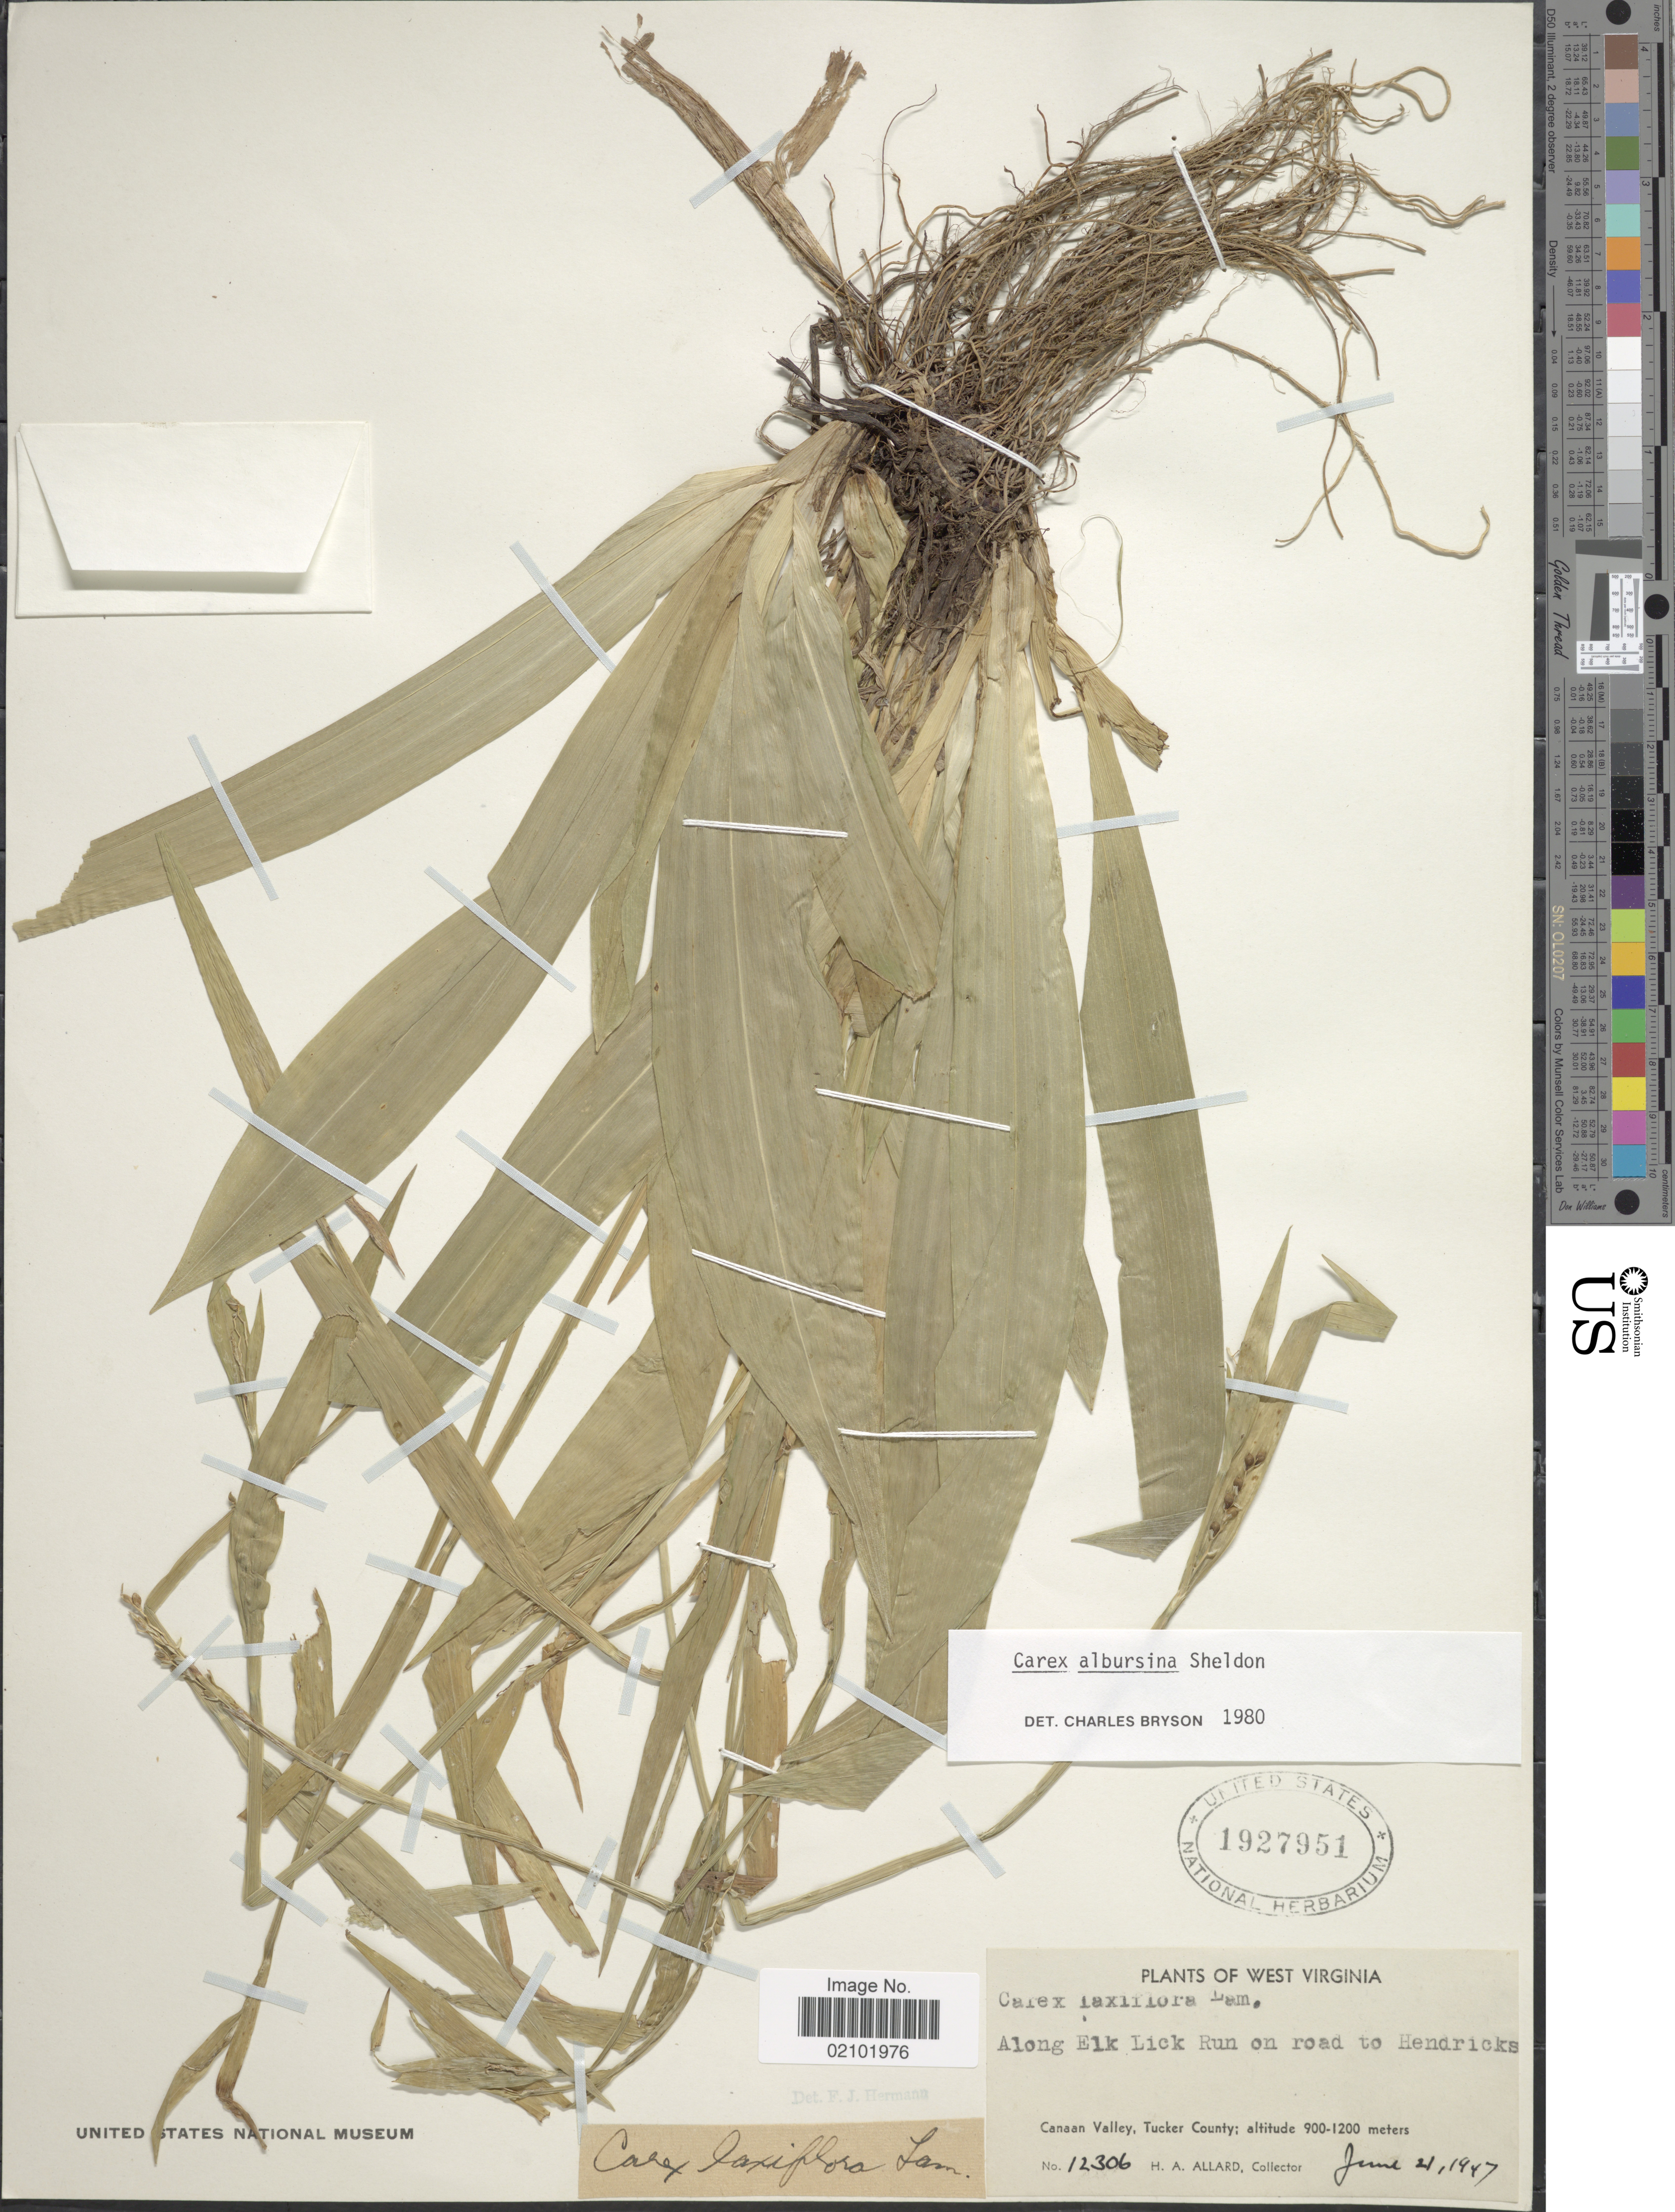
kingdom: Plantae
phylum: Tracheophyta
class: Liliopsida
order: Poales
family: Cyperaceae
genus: Carex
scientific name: Carex albursina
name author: E. Sheld.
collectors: H. A. Allard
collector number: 12306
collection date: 1947-06-21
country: United States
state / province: West Virginia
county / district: Tucker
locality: Along Elk Lick Run on road to Hendricks. Canaan Valley, Tucker County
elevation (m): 900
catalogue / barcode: US 1927951